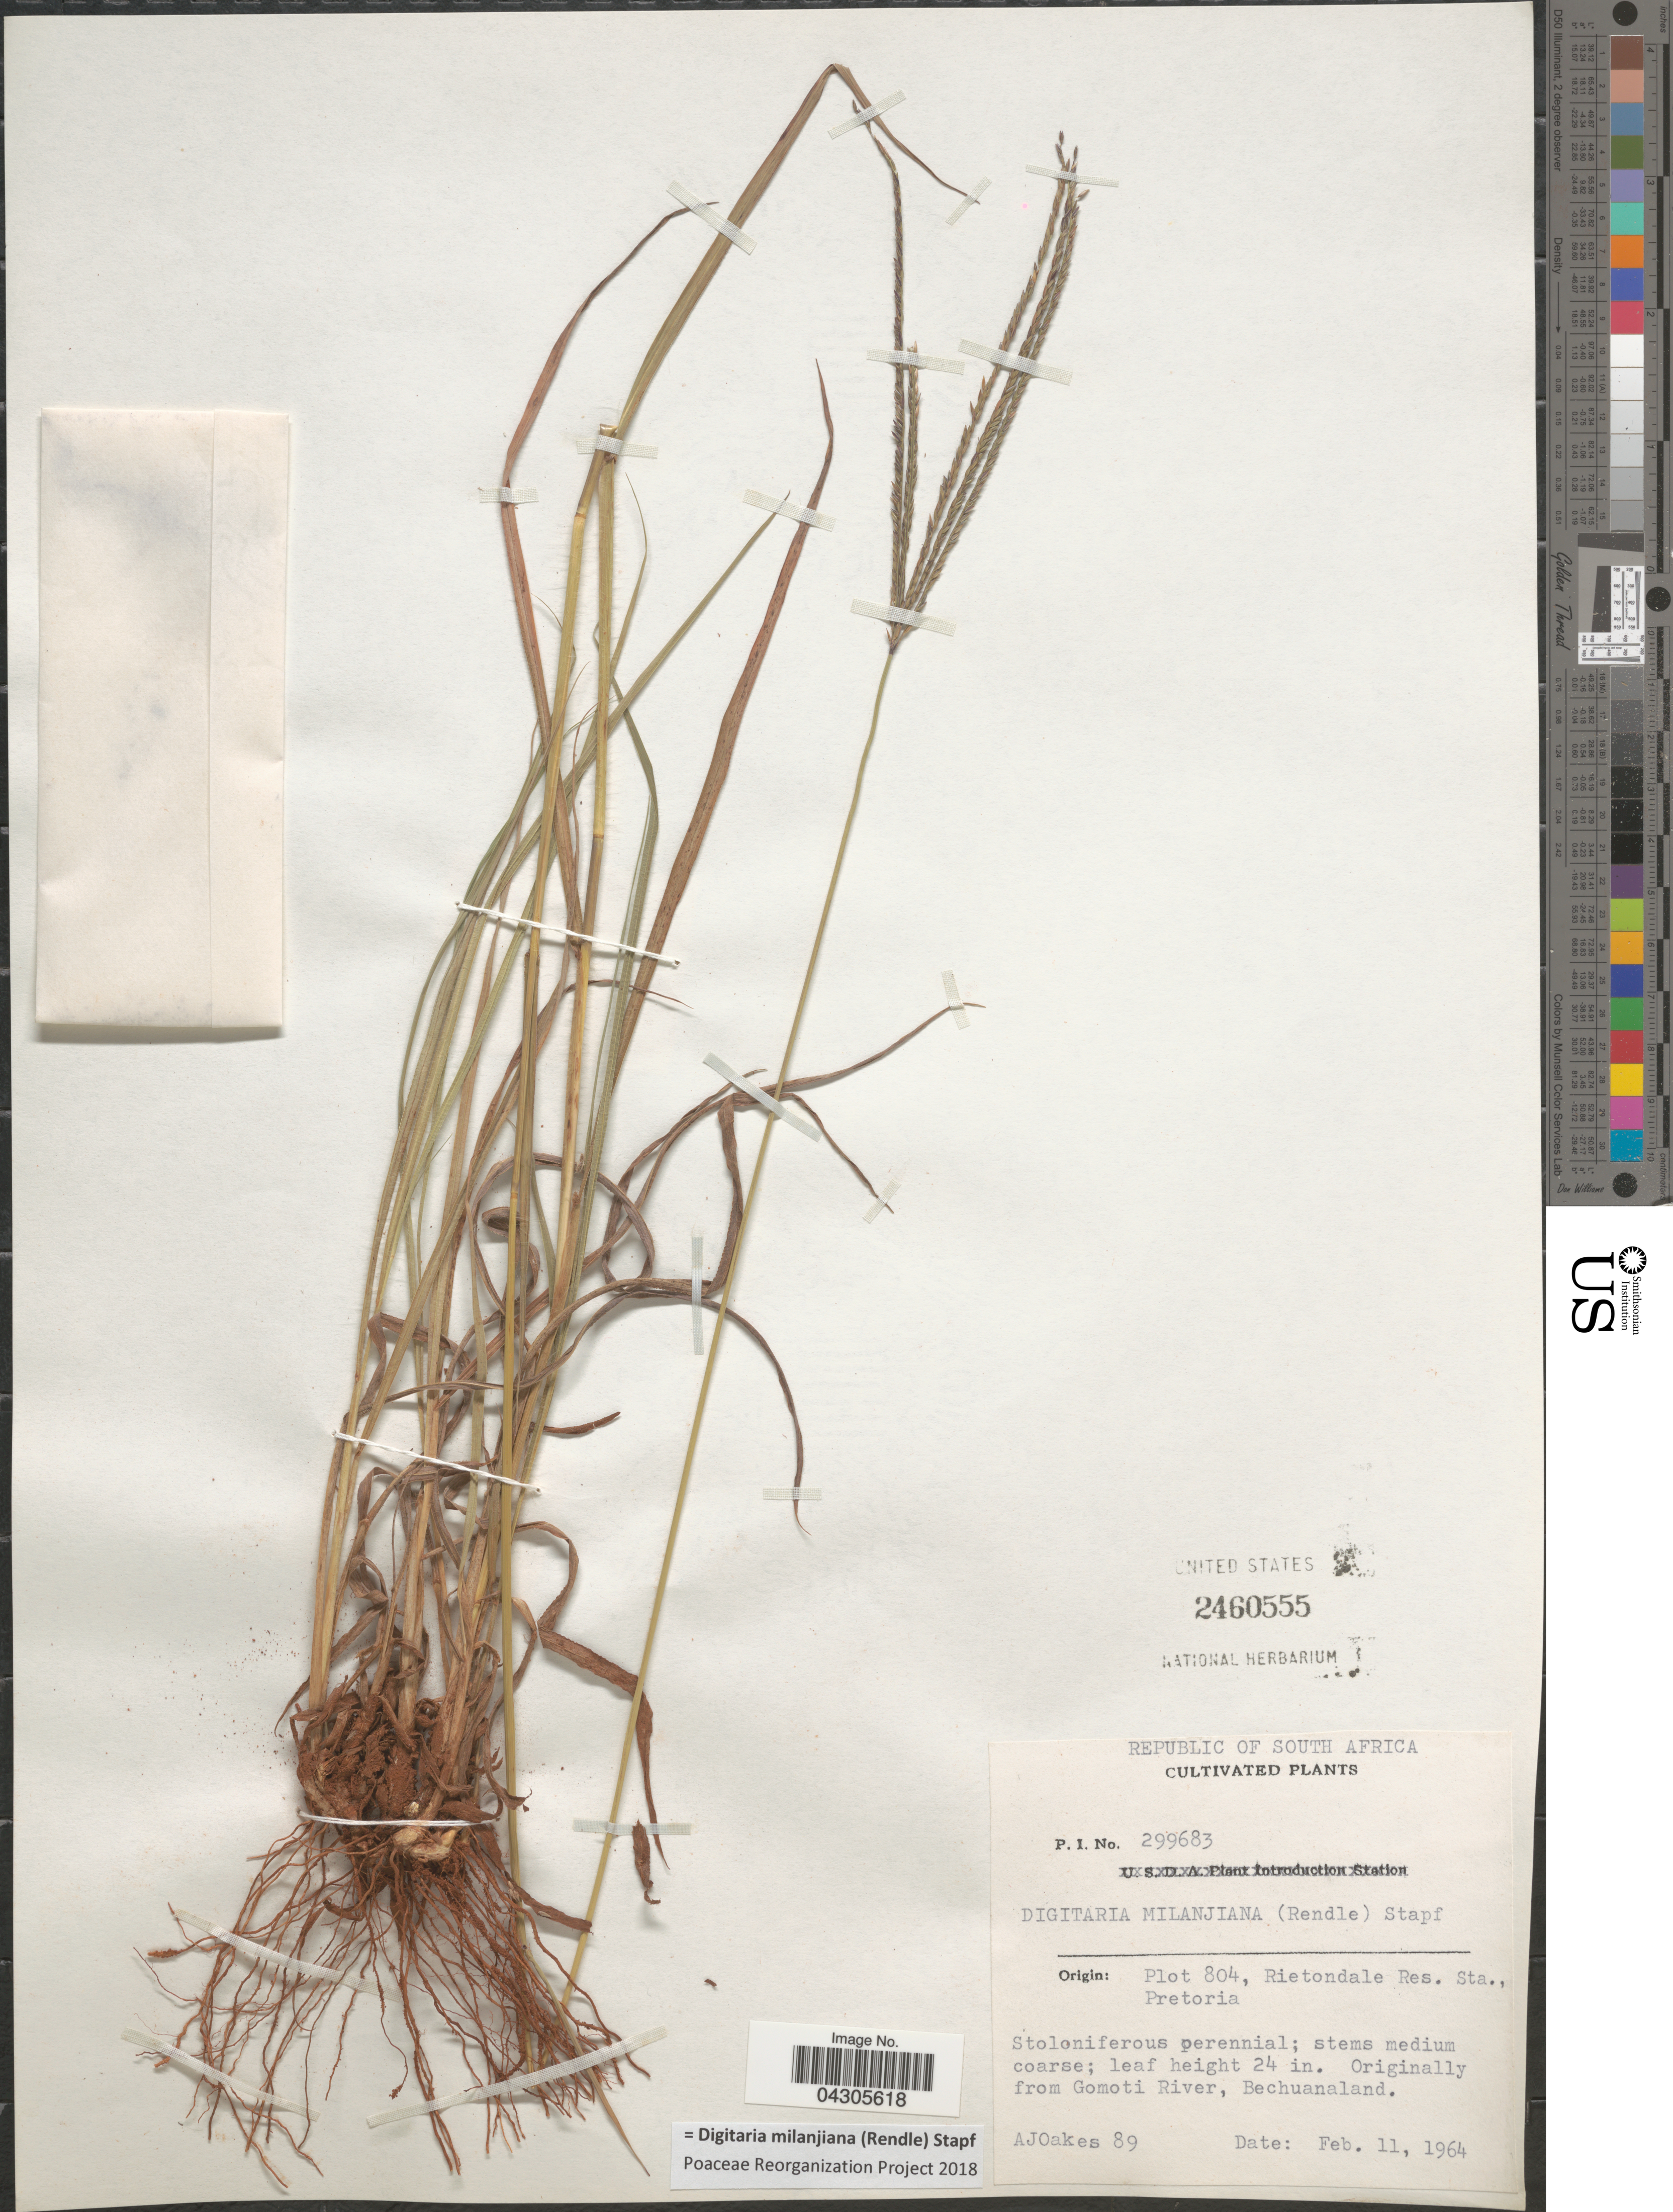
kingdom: Plantae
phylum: Tracheophyta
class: Liliopsida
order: Poales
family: Poaceae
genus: Digitaria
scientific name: Digitaria milanjiana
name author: (Rendle) Stapf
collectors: A. Oakes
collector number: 89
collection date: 1964-02-11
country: South Africa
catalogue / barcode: US 2460555